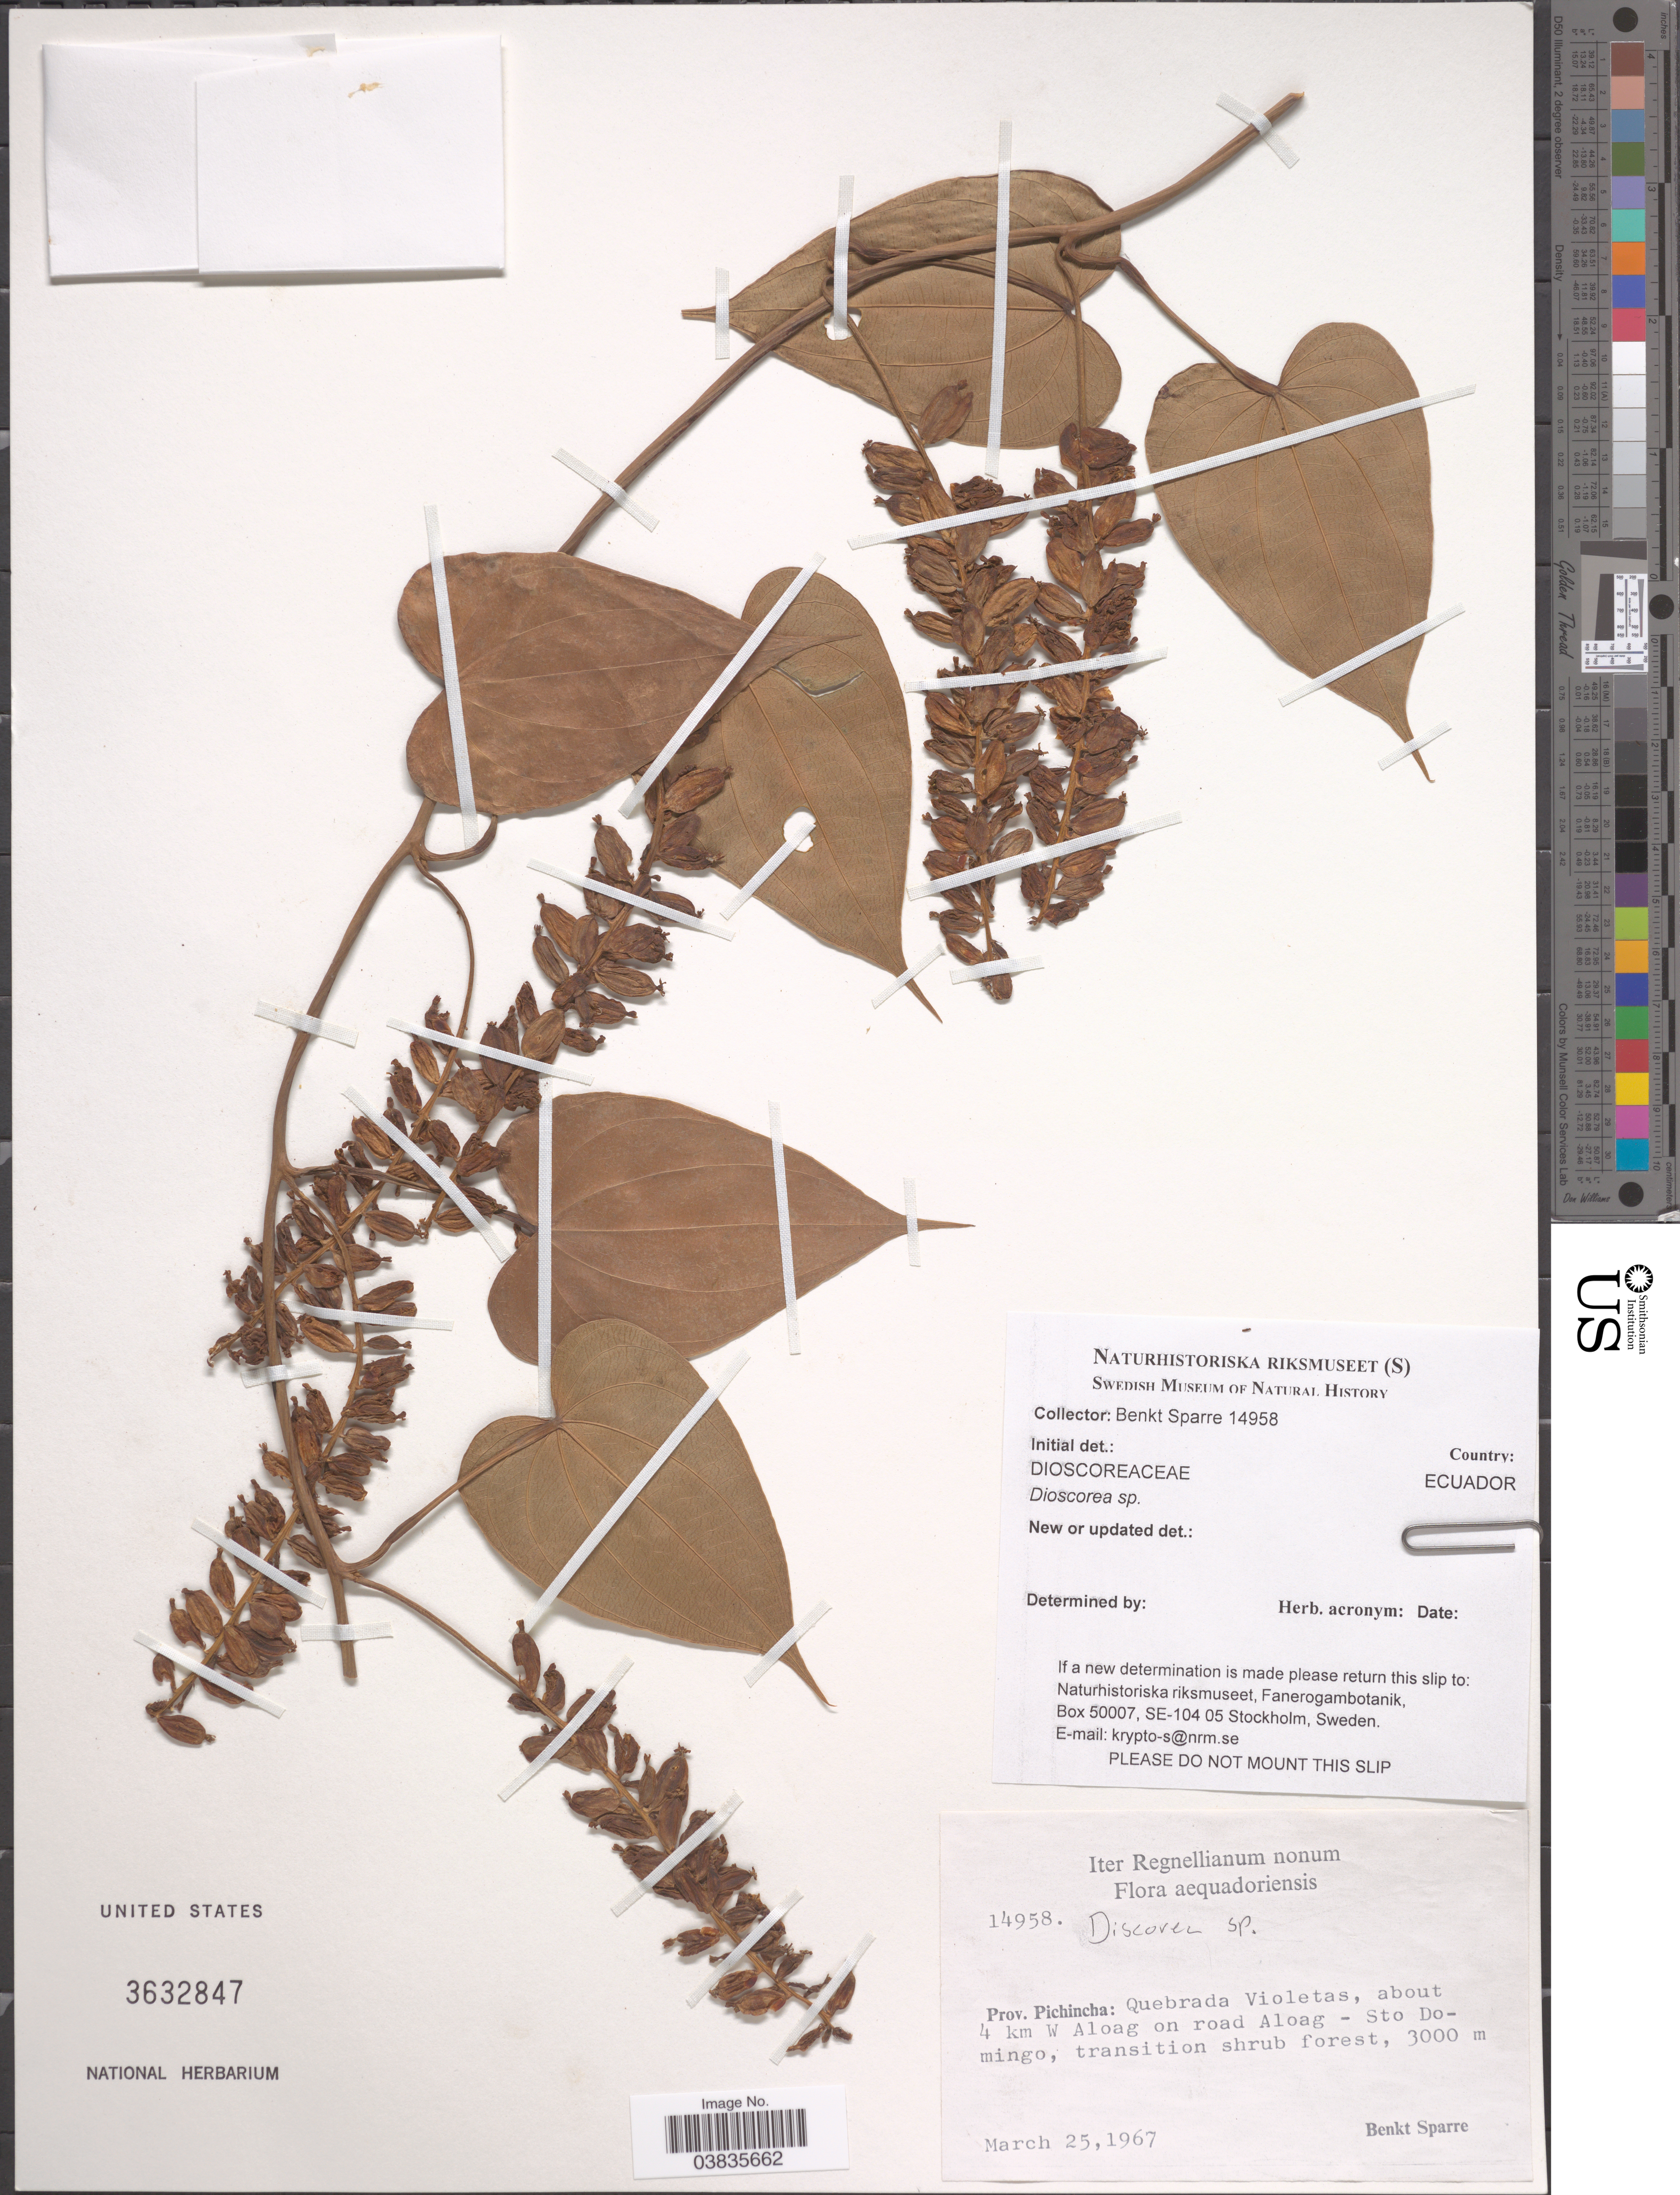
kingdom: Plantae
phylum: Tracheophyta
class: Liliopsida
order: Dioscoreales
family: Dioscoreaceae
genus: Dioscorea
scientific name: Dioscorea sp.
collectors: B. Sparre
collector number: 14958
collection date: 1967-03-25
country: Ecuador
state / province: Pichincha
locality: Quebrada Violetas, about 4 km W Aloag on road Aloag - Sto Domingo, transition shrub forest.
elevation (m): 3000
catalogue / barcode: US 3632847